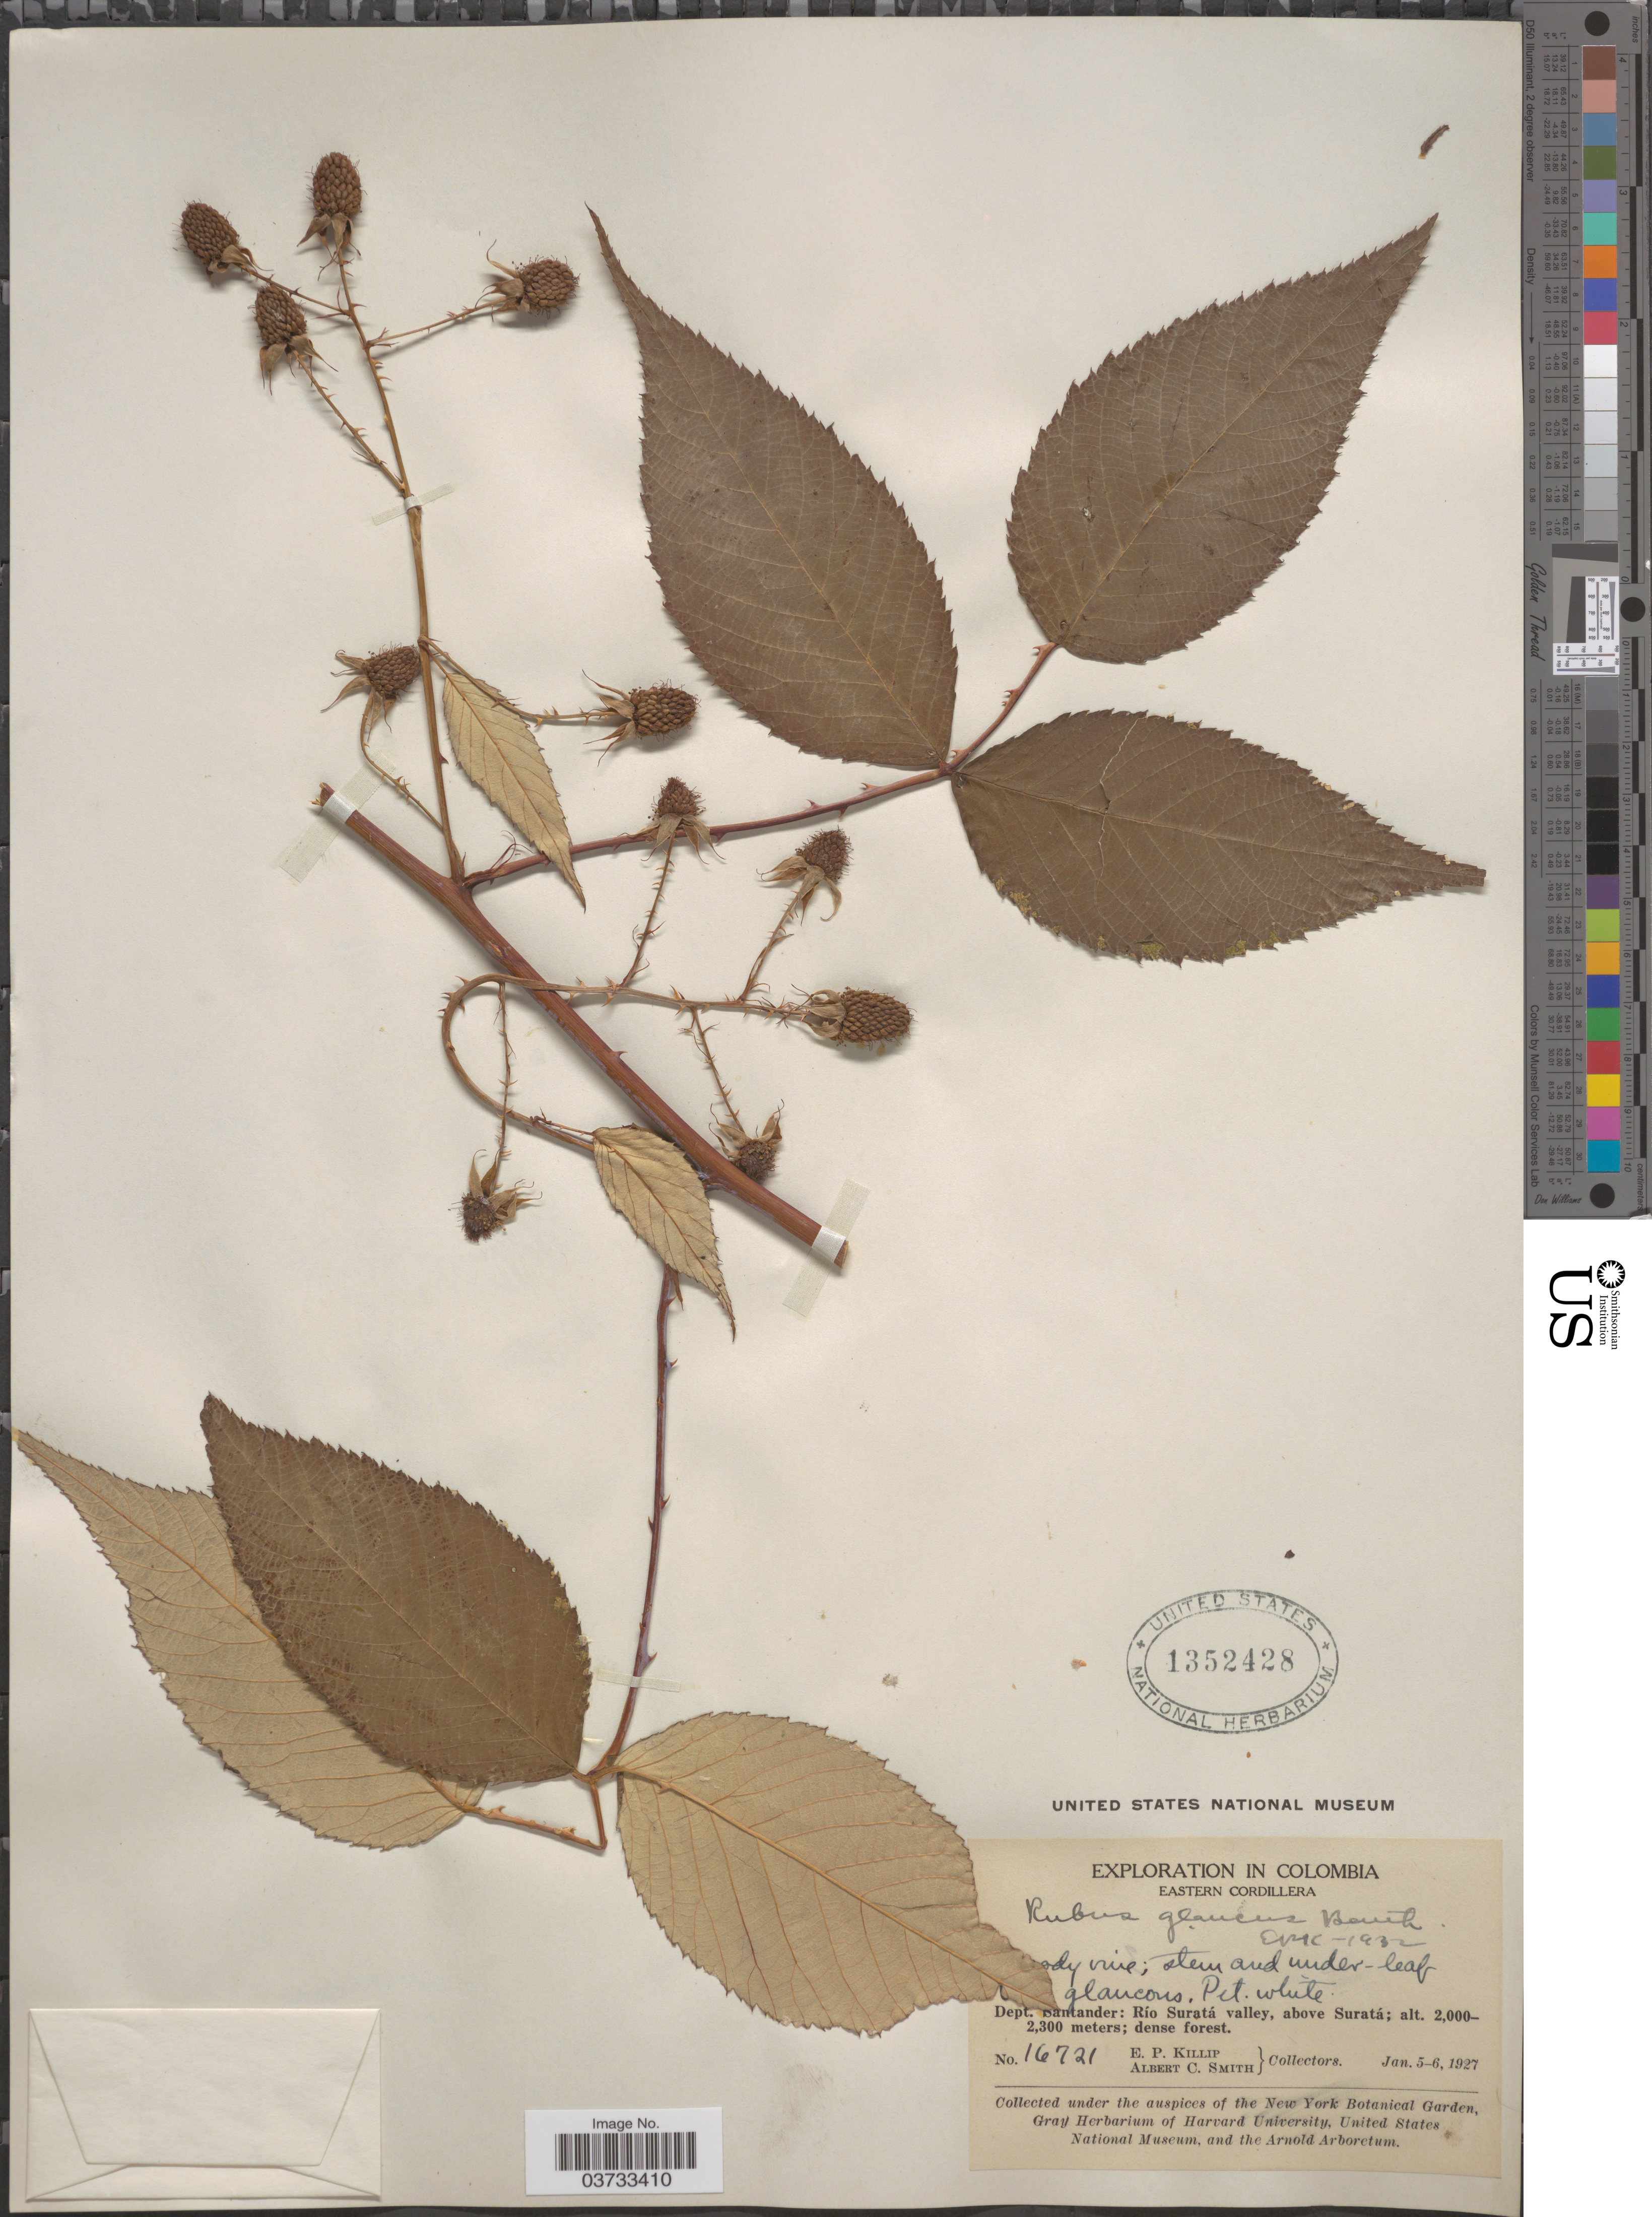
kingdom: Plantae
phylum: Tracheophyta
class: Magnoliopsida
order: Rosales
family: Rosaceae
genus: Rubus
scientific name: Rubus glaucus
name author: Benth.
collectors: E. P. Killip & A. C. Smith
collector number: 16721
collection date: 1927-01-05/1927-01-06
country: Colombia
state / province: Santander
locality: Eastern Cordillera. Dept. Santander: Río Suratá valley, above Suratá.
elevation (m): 2000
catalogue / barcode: US 1352428